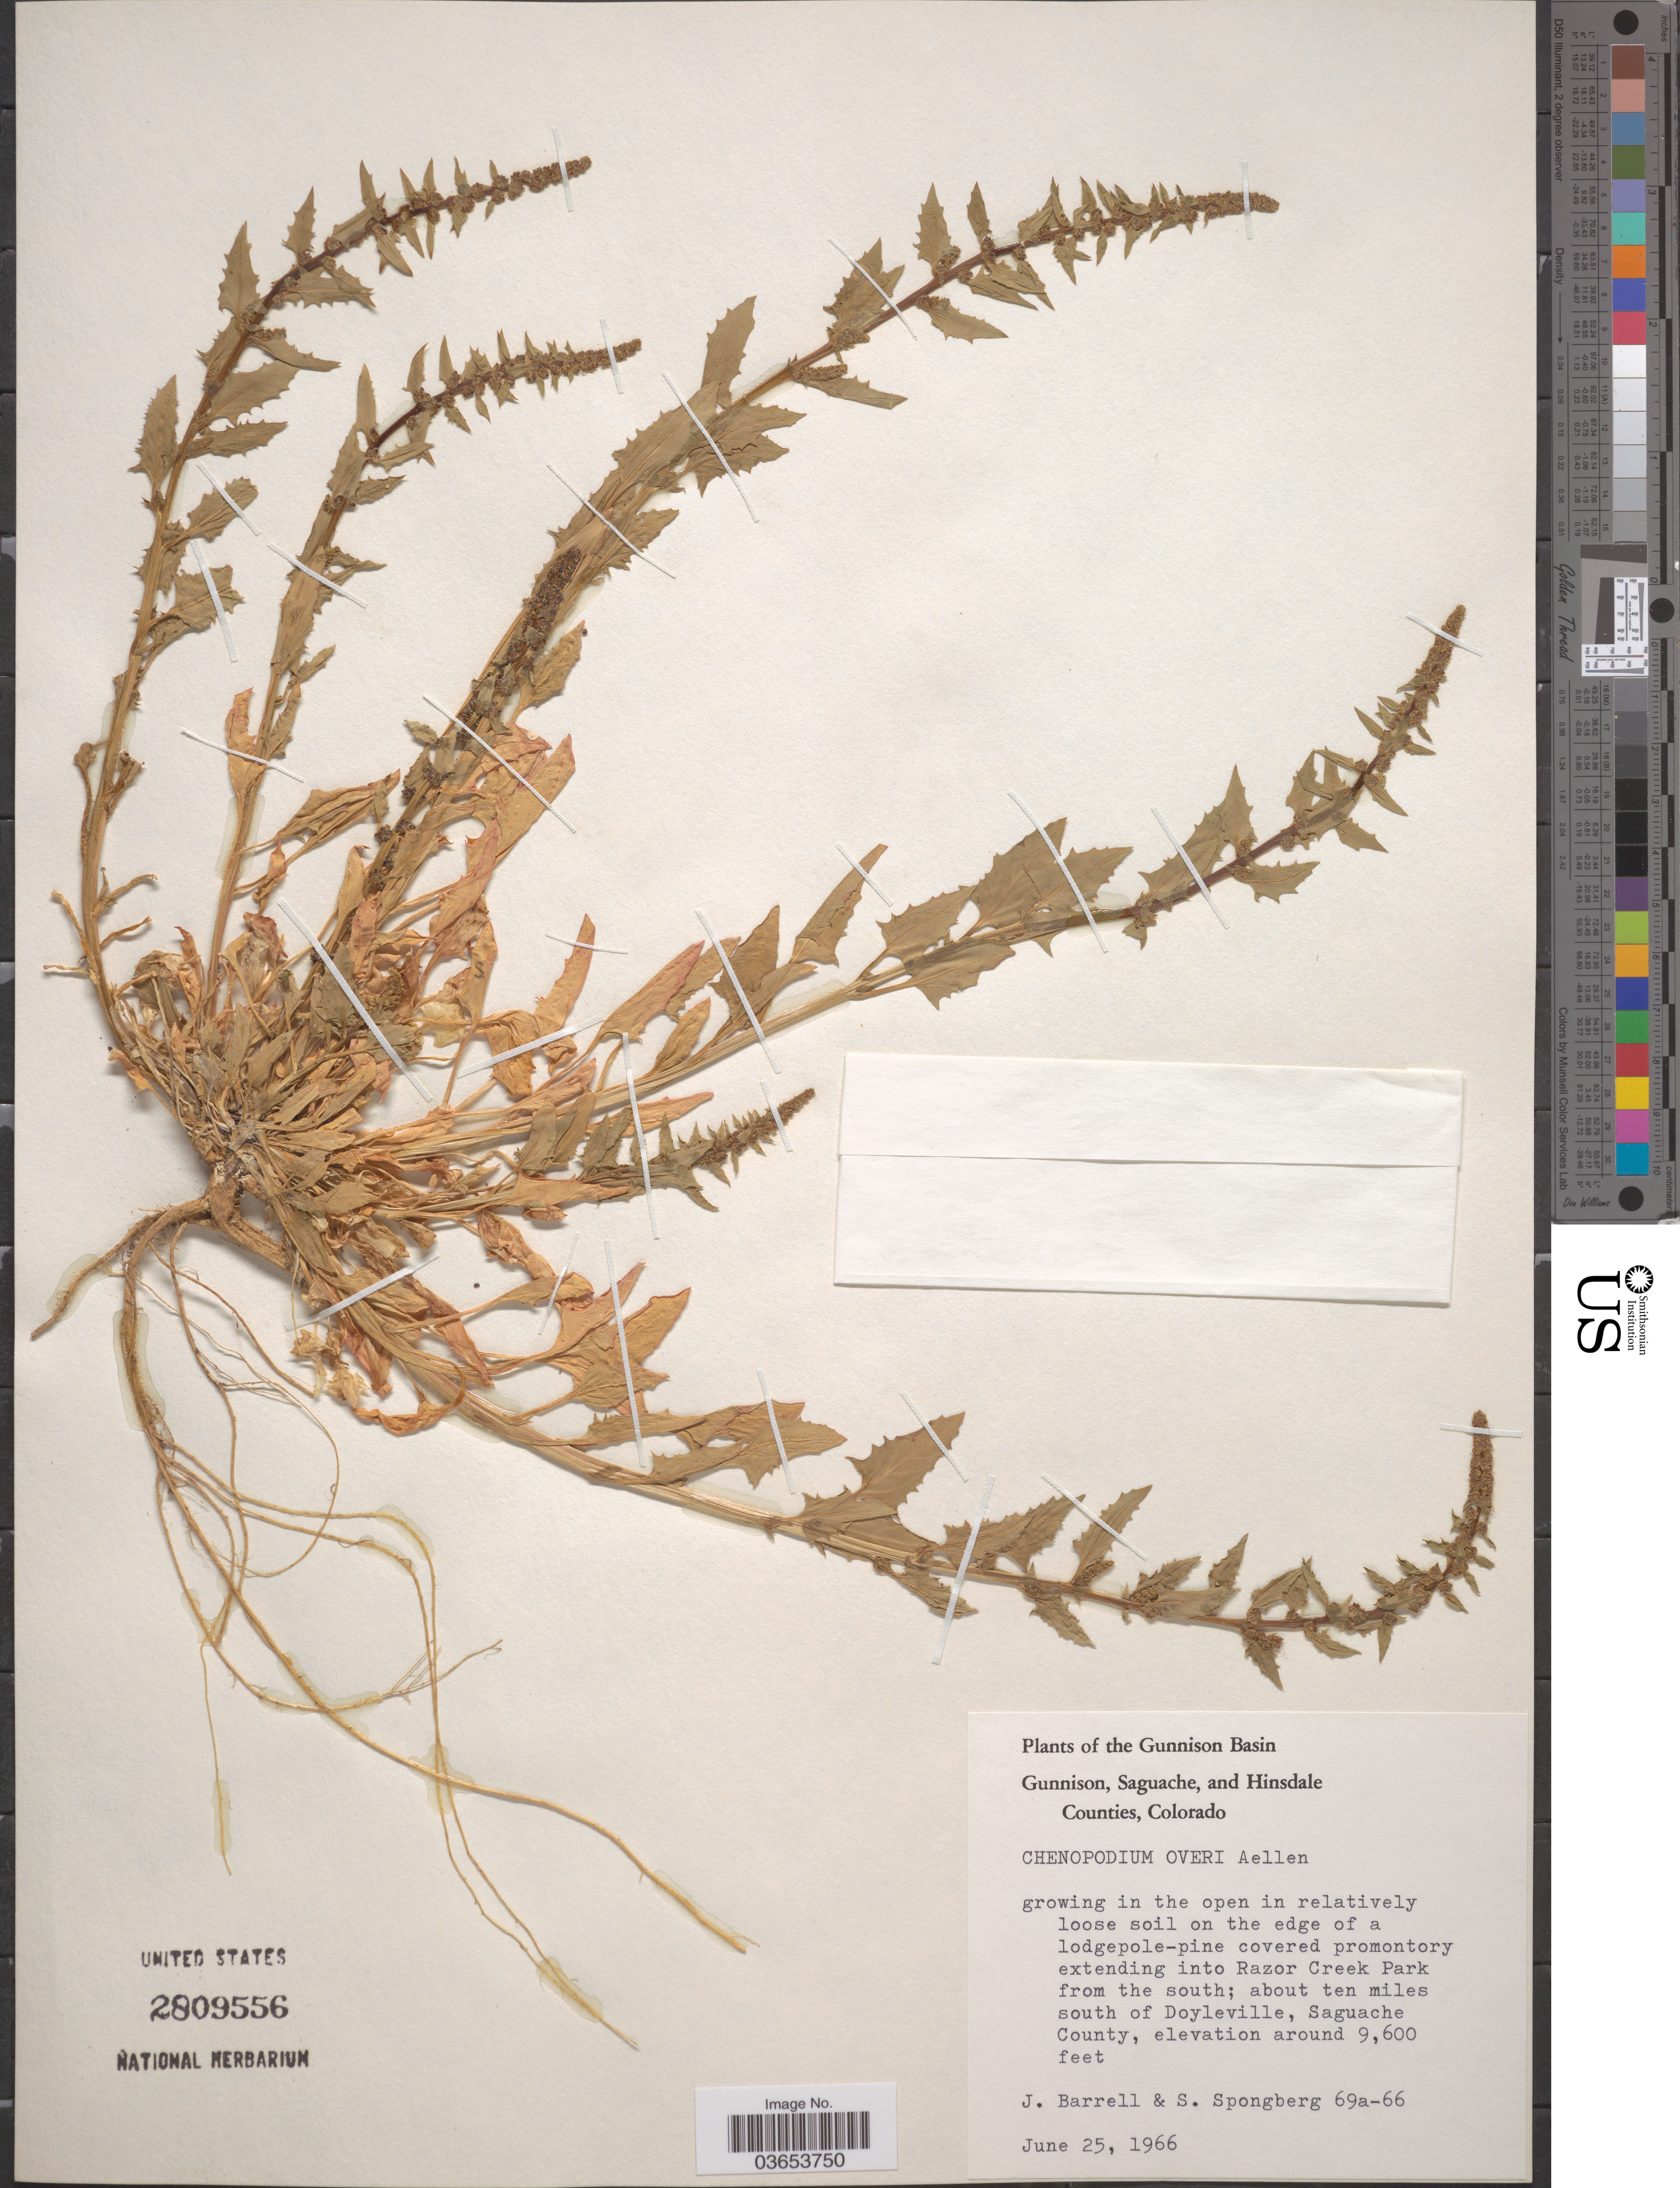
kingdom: Plantae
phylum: Tracheophyta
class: Magnoliopsida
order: Caryophyllales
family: Amaranthaceae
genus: Chenopodium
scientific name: Chenopodium overi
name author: Aellen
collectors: J. Barrell & S. A.Spongberg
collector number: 69a-66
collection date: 1966-06-25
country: United States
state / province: Colorado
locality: The Gunnison Basin. On the edge of a lodgepole-pine covered promontory extending into Razor Creek Park from the south; about ten miles south of Doyleville, Saguache County.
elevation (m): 2926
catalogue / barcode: US 2809556